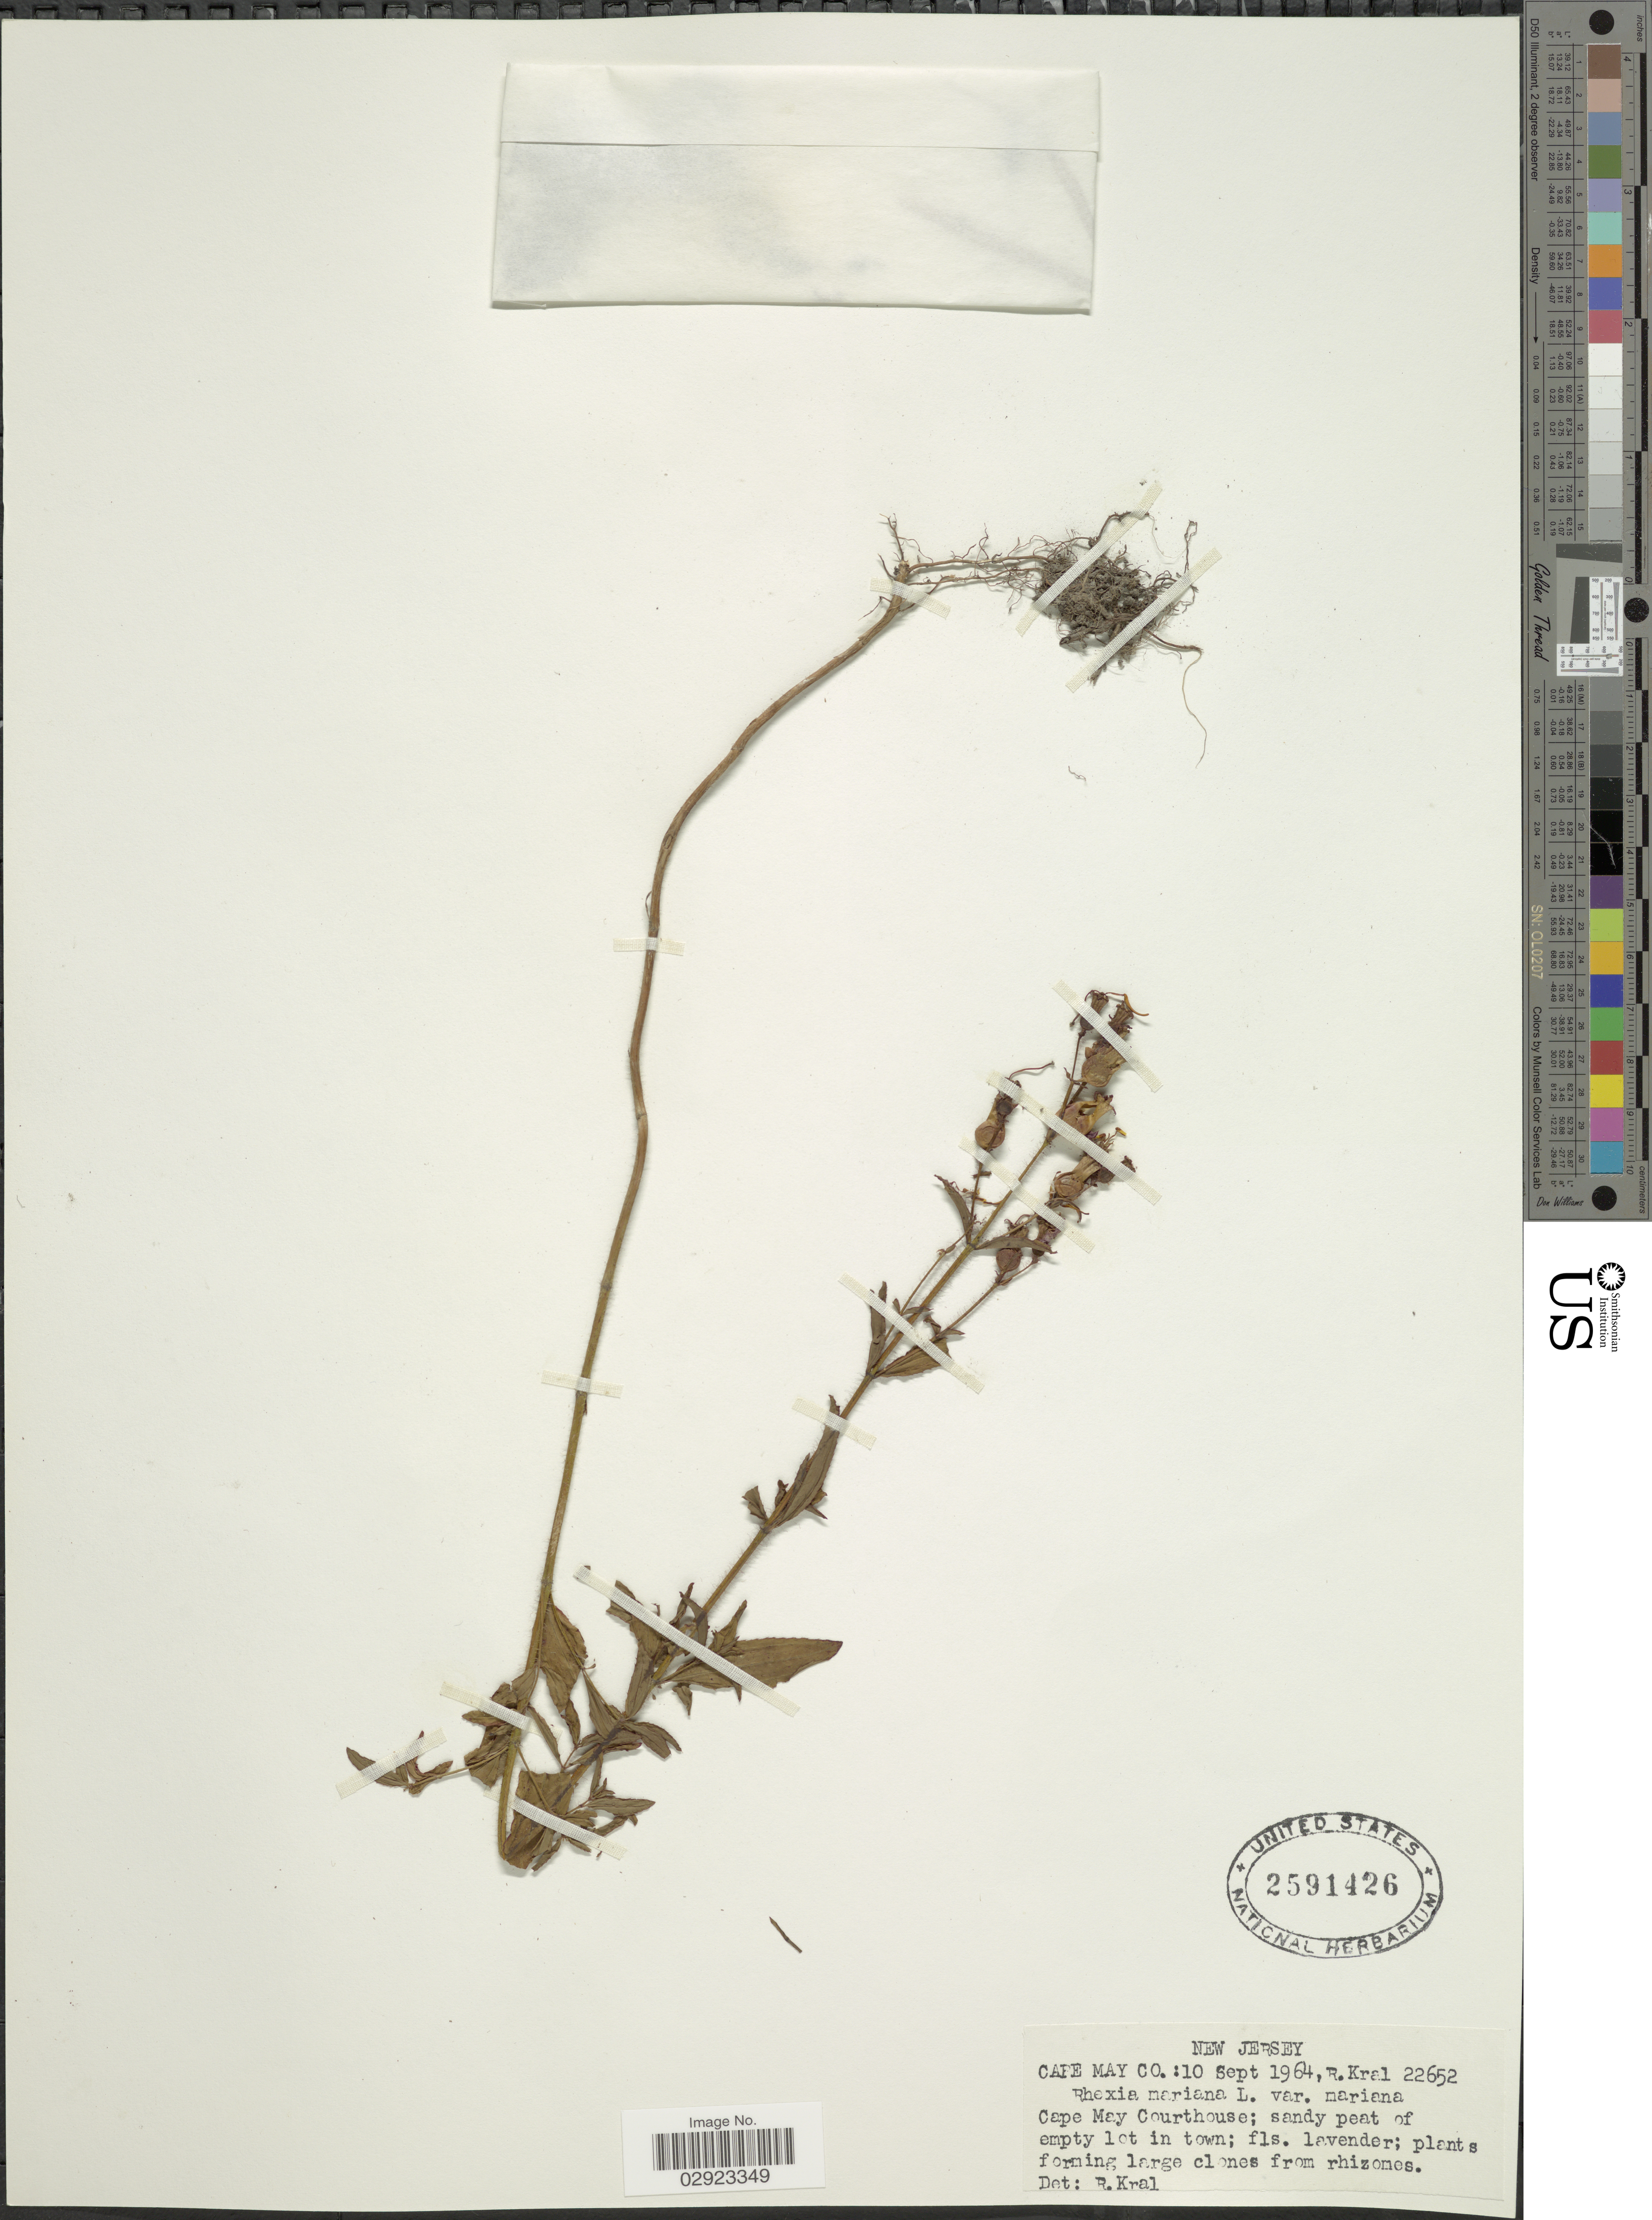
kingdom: Plantae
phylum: Tracheophyta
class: Magnoliopsida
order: Myrtales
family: Melastomataceae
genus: Rhexia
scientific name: Rhexia mariana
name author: L.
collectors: R. Kral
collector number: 22652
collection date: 1964-09-10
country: United States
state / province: New Jersey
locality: Cape May Co., Cape May Courthouse.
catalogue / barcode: US 2591426